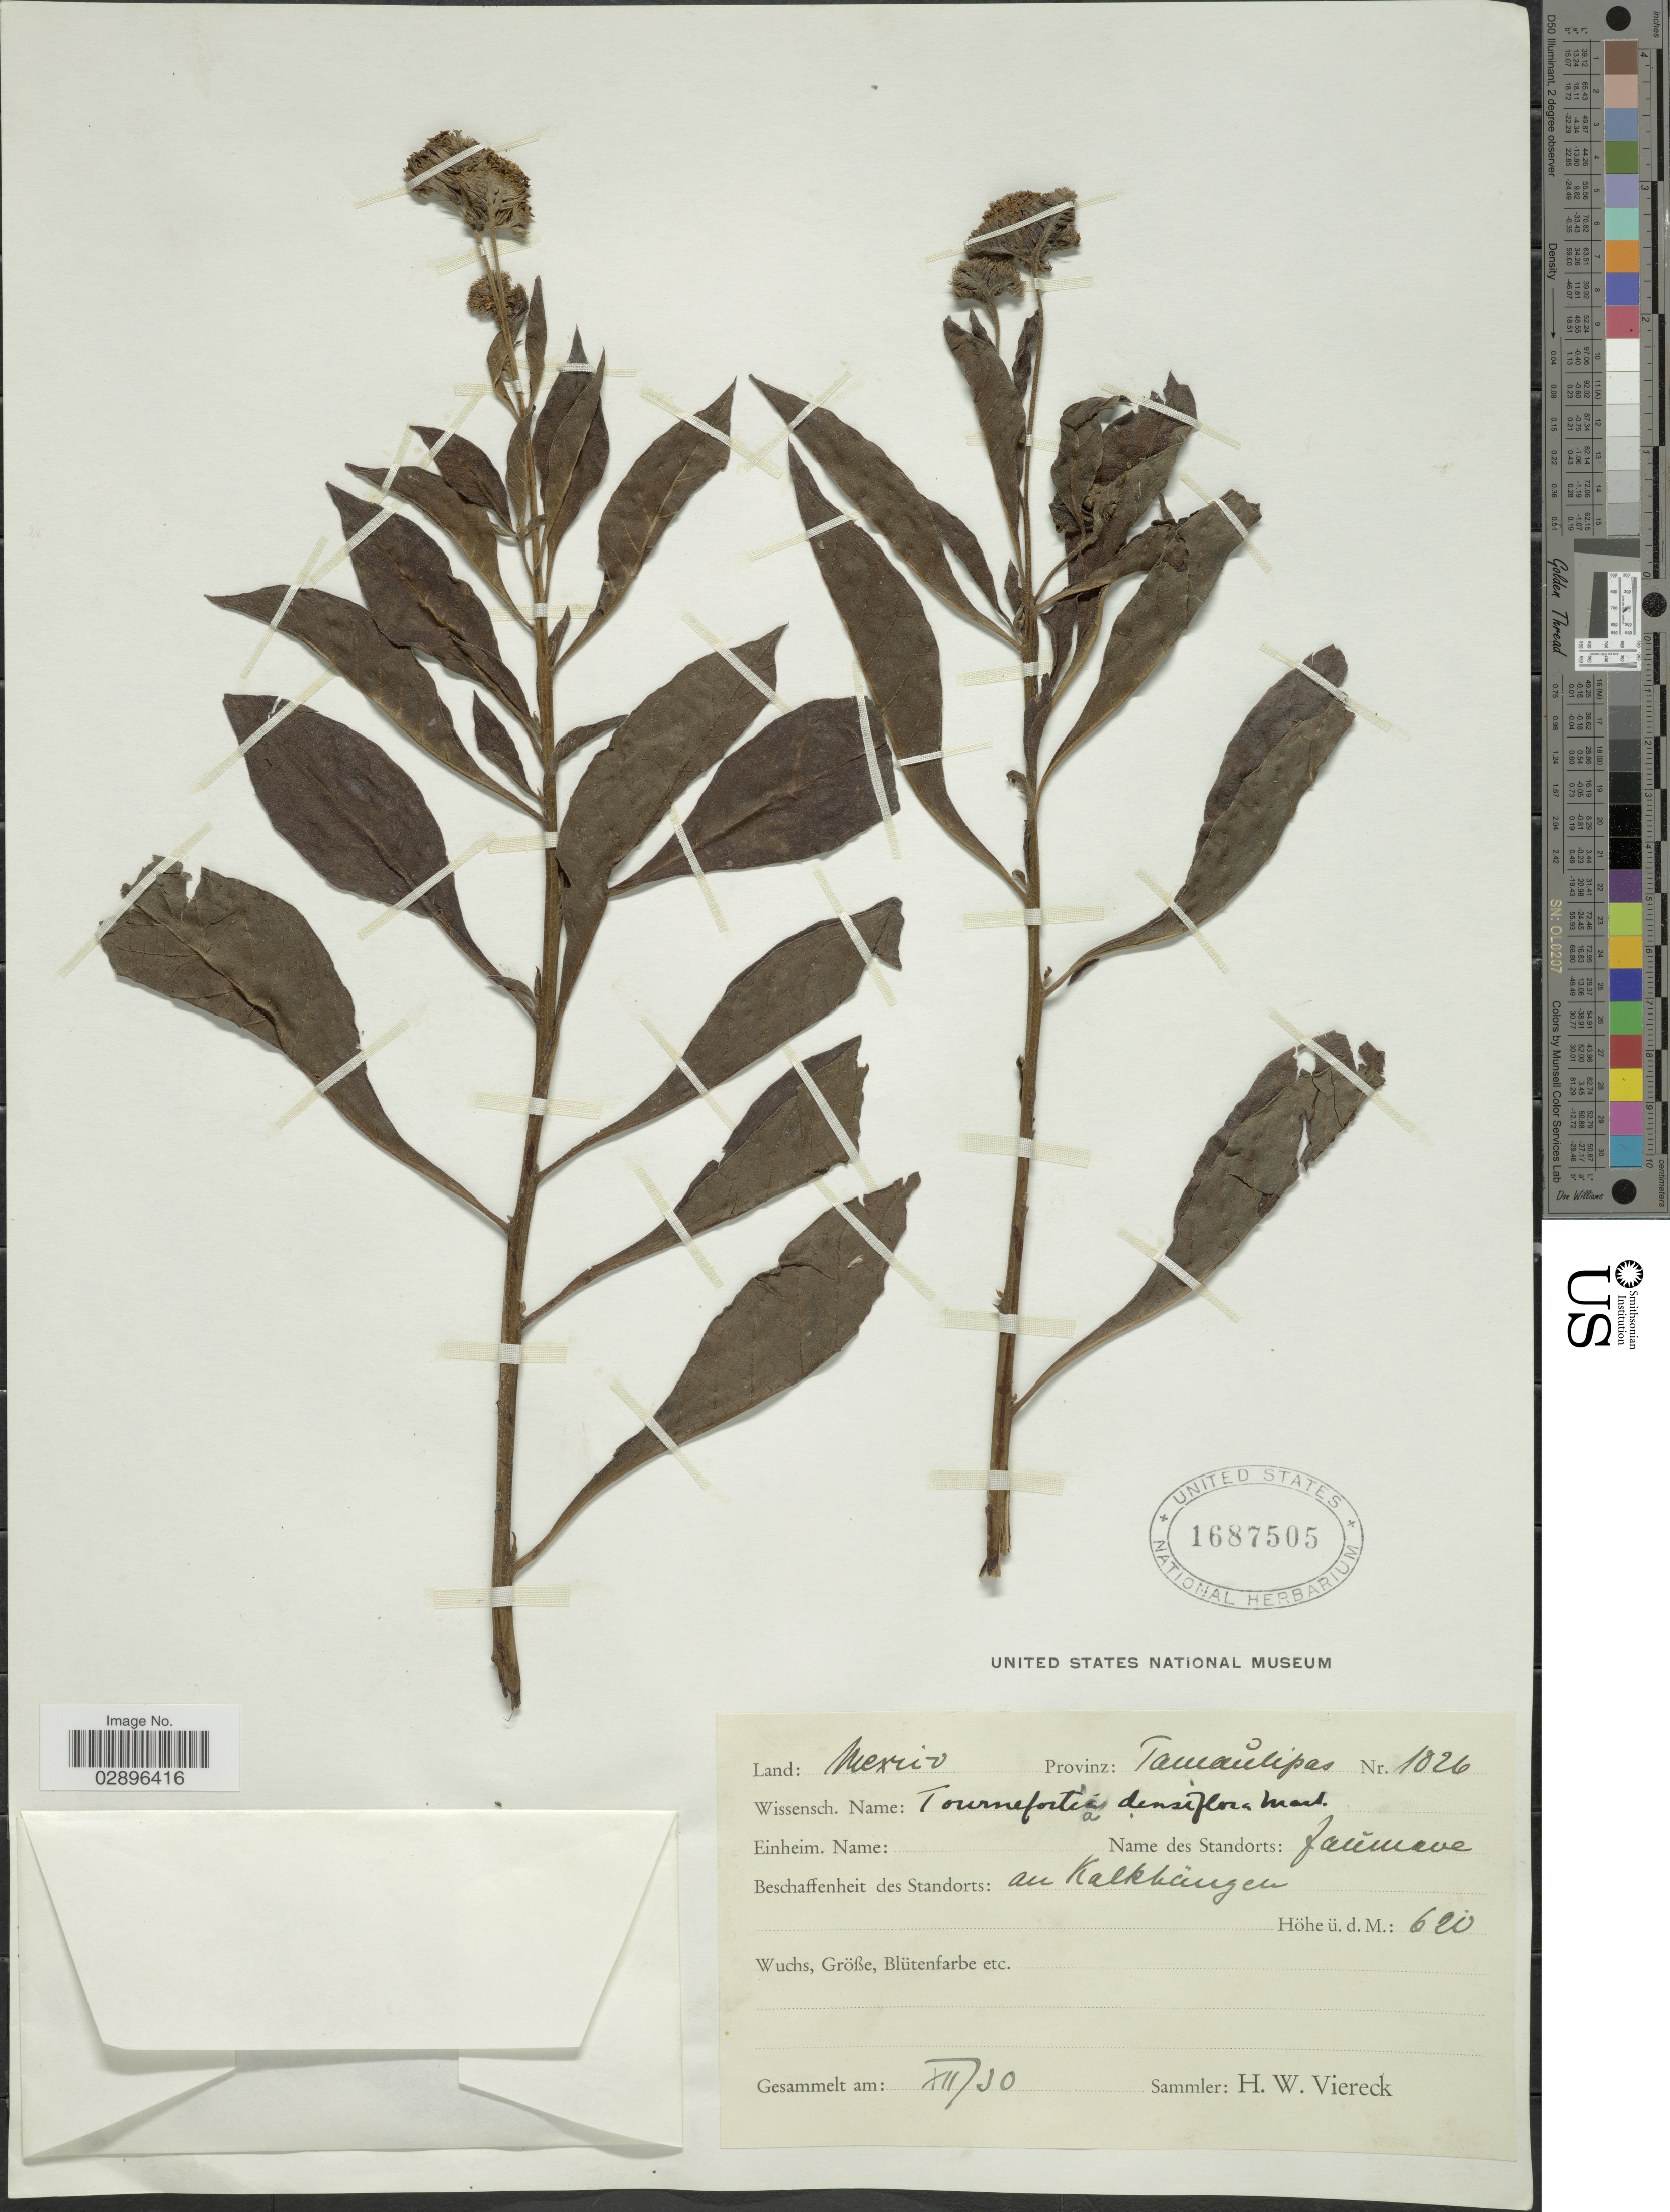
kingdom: Plantae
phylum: Tracheophyta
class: Magnoliopsida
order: Boraginales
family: Heliotropiaceae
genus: Tournefortia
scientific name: Tournefortia densiflora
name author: M. Martens & Galeotti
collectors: H. W. Viereck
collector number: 1026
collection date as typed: Transcribed d/m/y: /12/30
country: Mexico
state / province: Tamaulipas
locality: Jaumave.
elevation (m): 620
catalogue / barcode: US 1687505